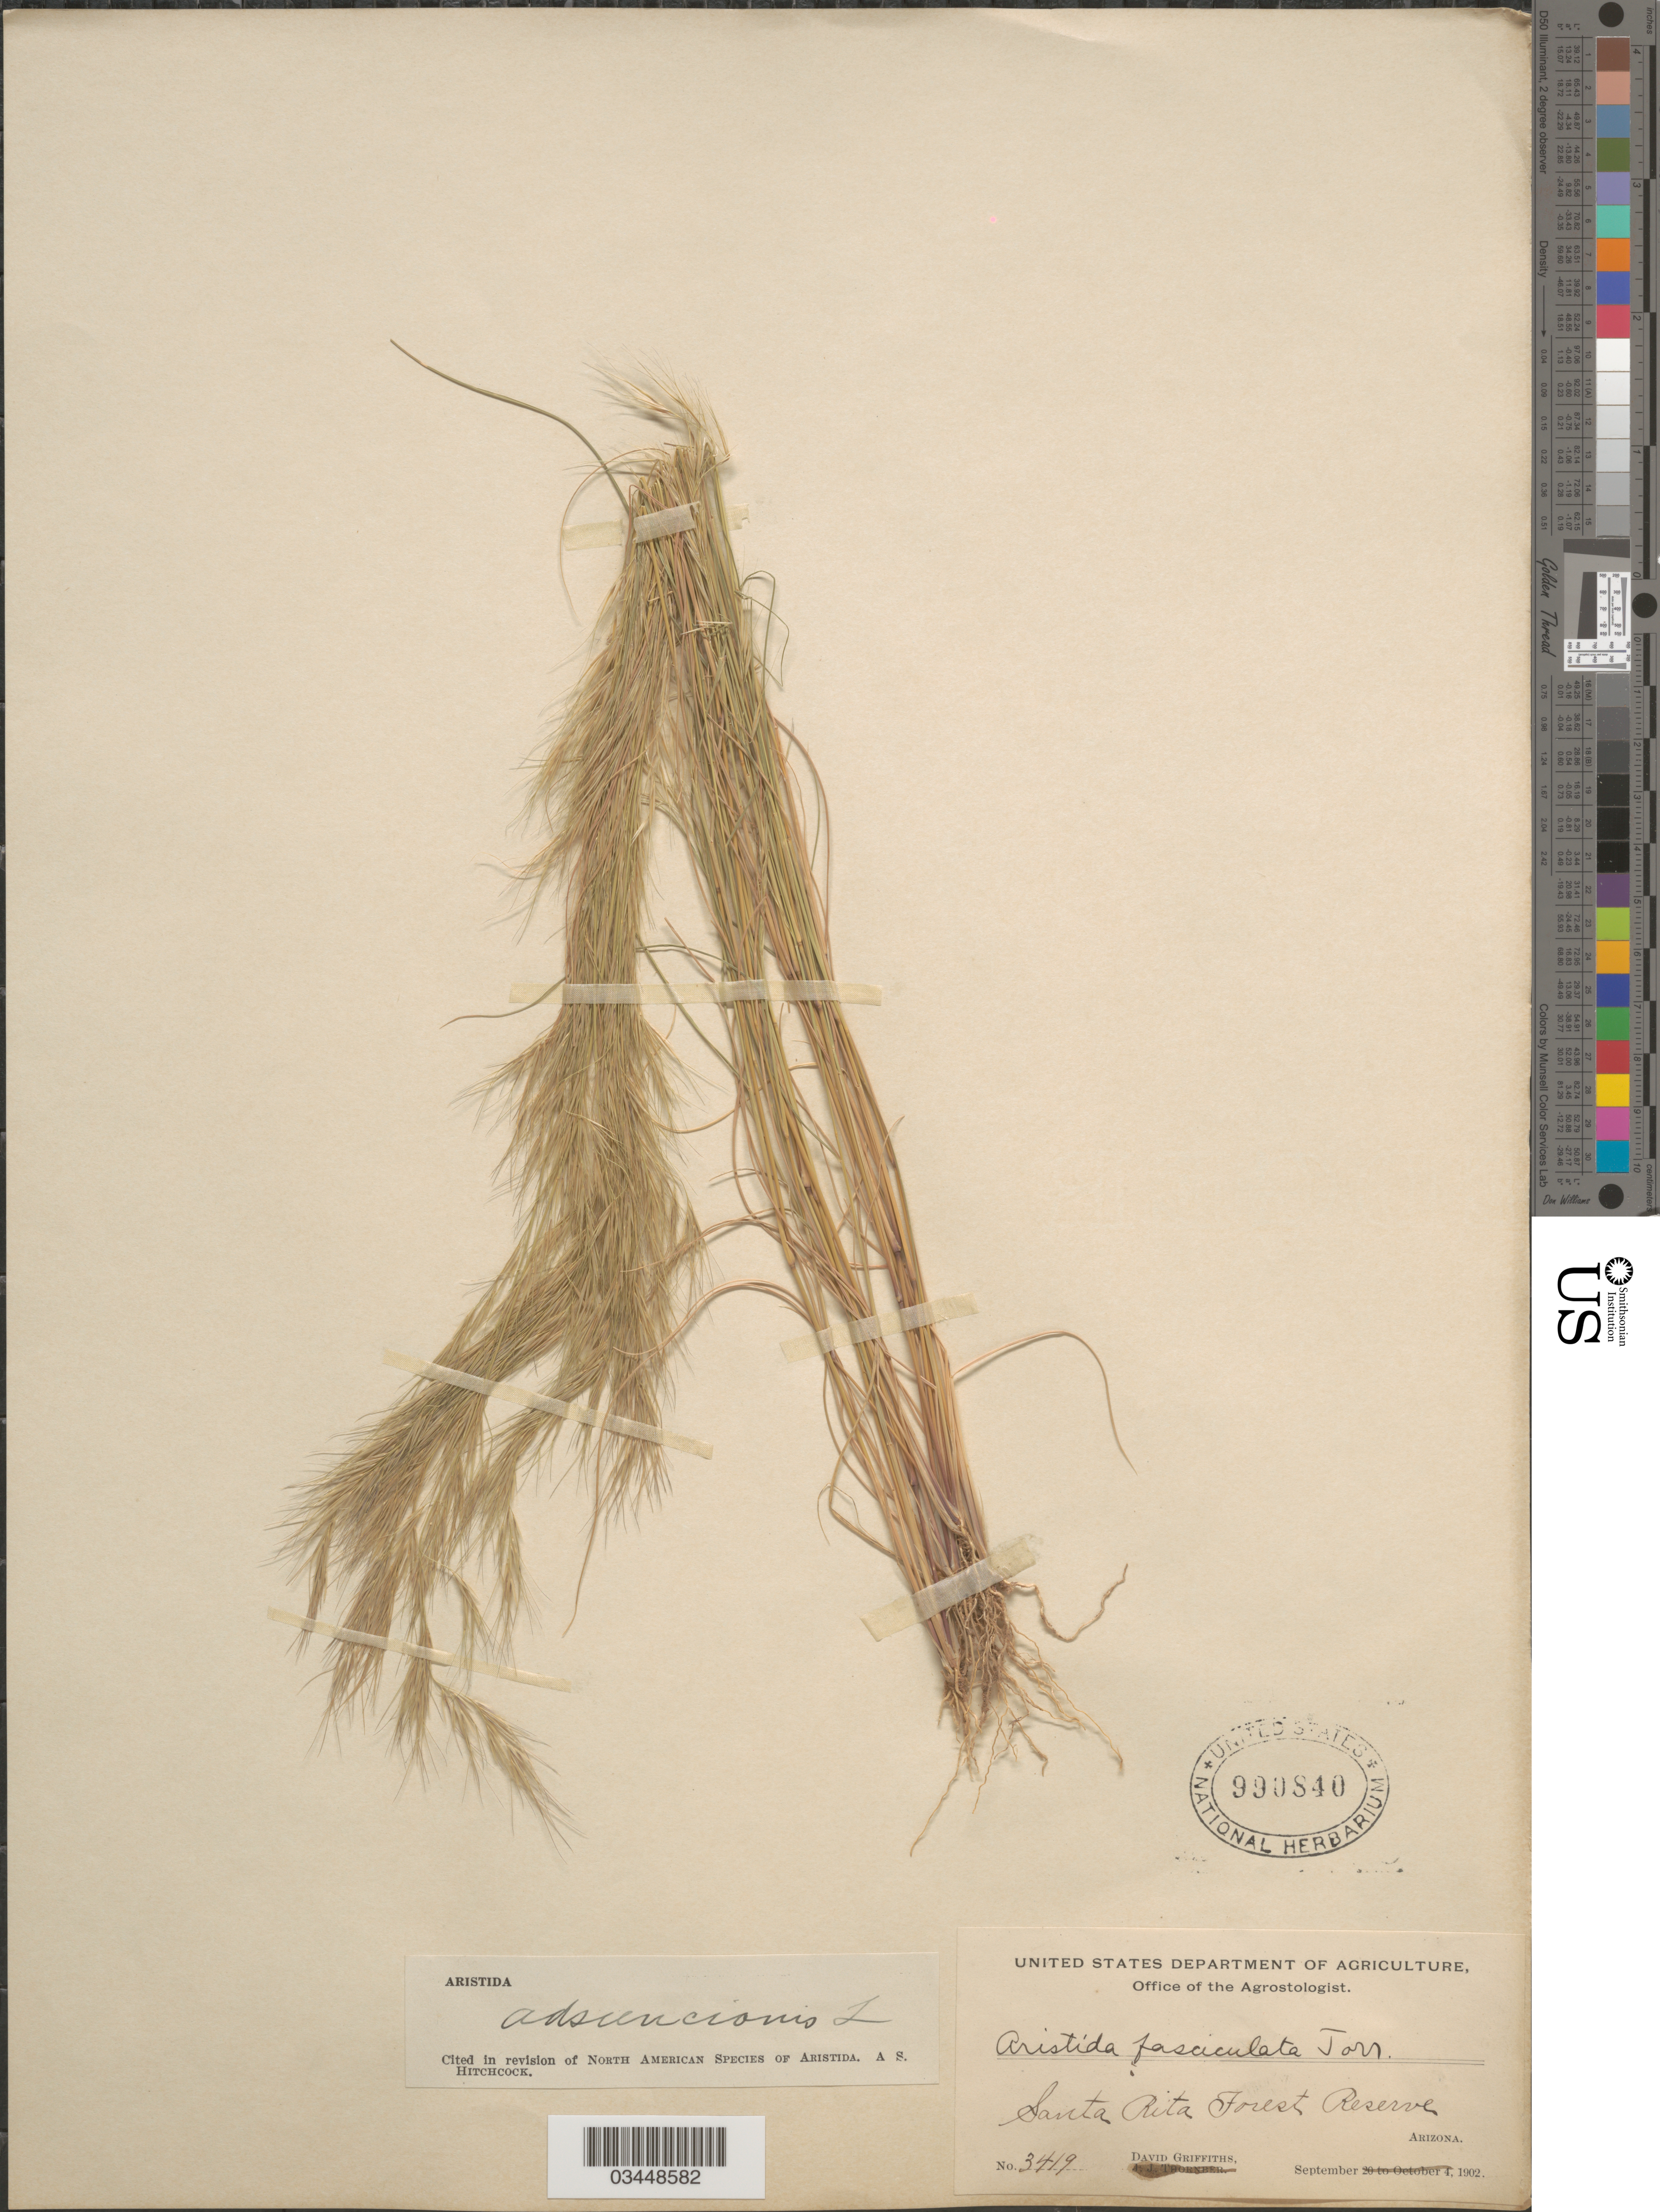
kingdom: Plantae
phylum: Tracheophyta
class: Liliopsida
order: Poales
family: Poaceae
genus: Aristida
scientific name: Aristida adscensionis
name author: L.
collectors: D. Griffiths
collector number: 3419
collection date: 1902-09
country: United States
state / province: Arizona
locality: Santa Rita Forest Reserve.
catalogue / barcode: US 990840